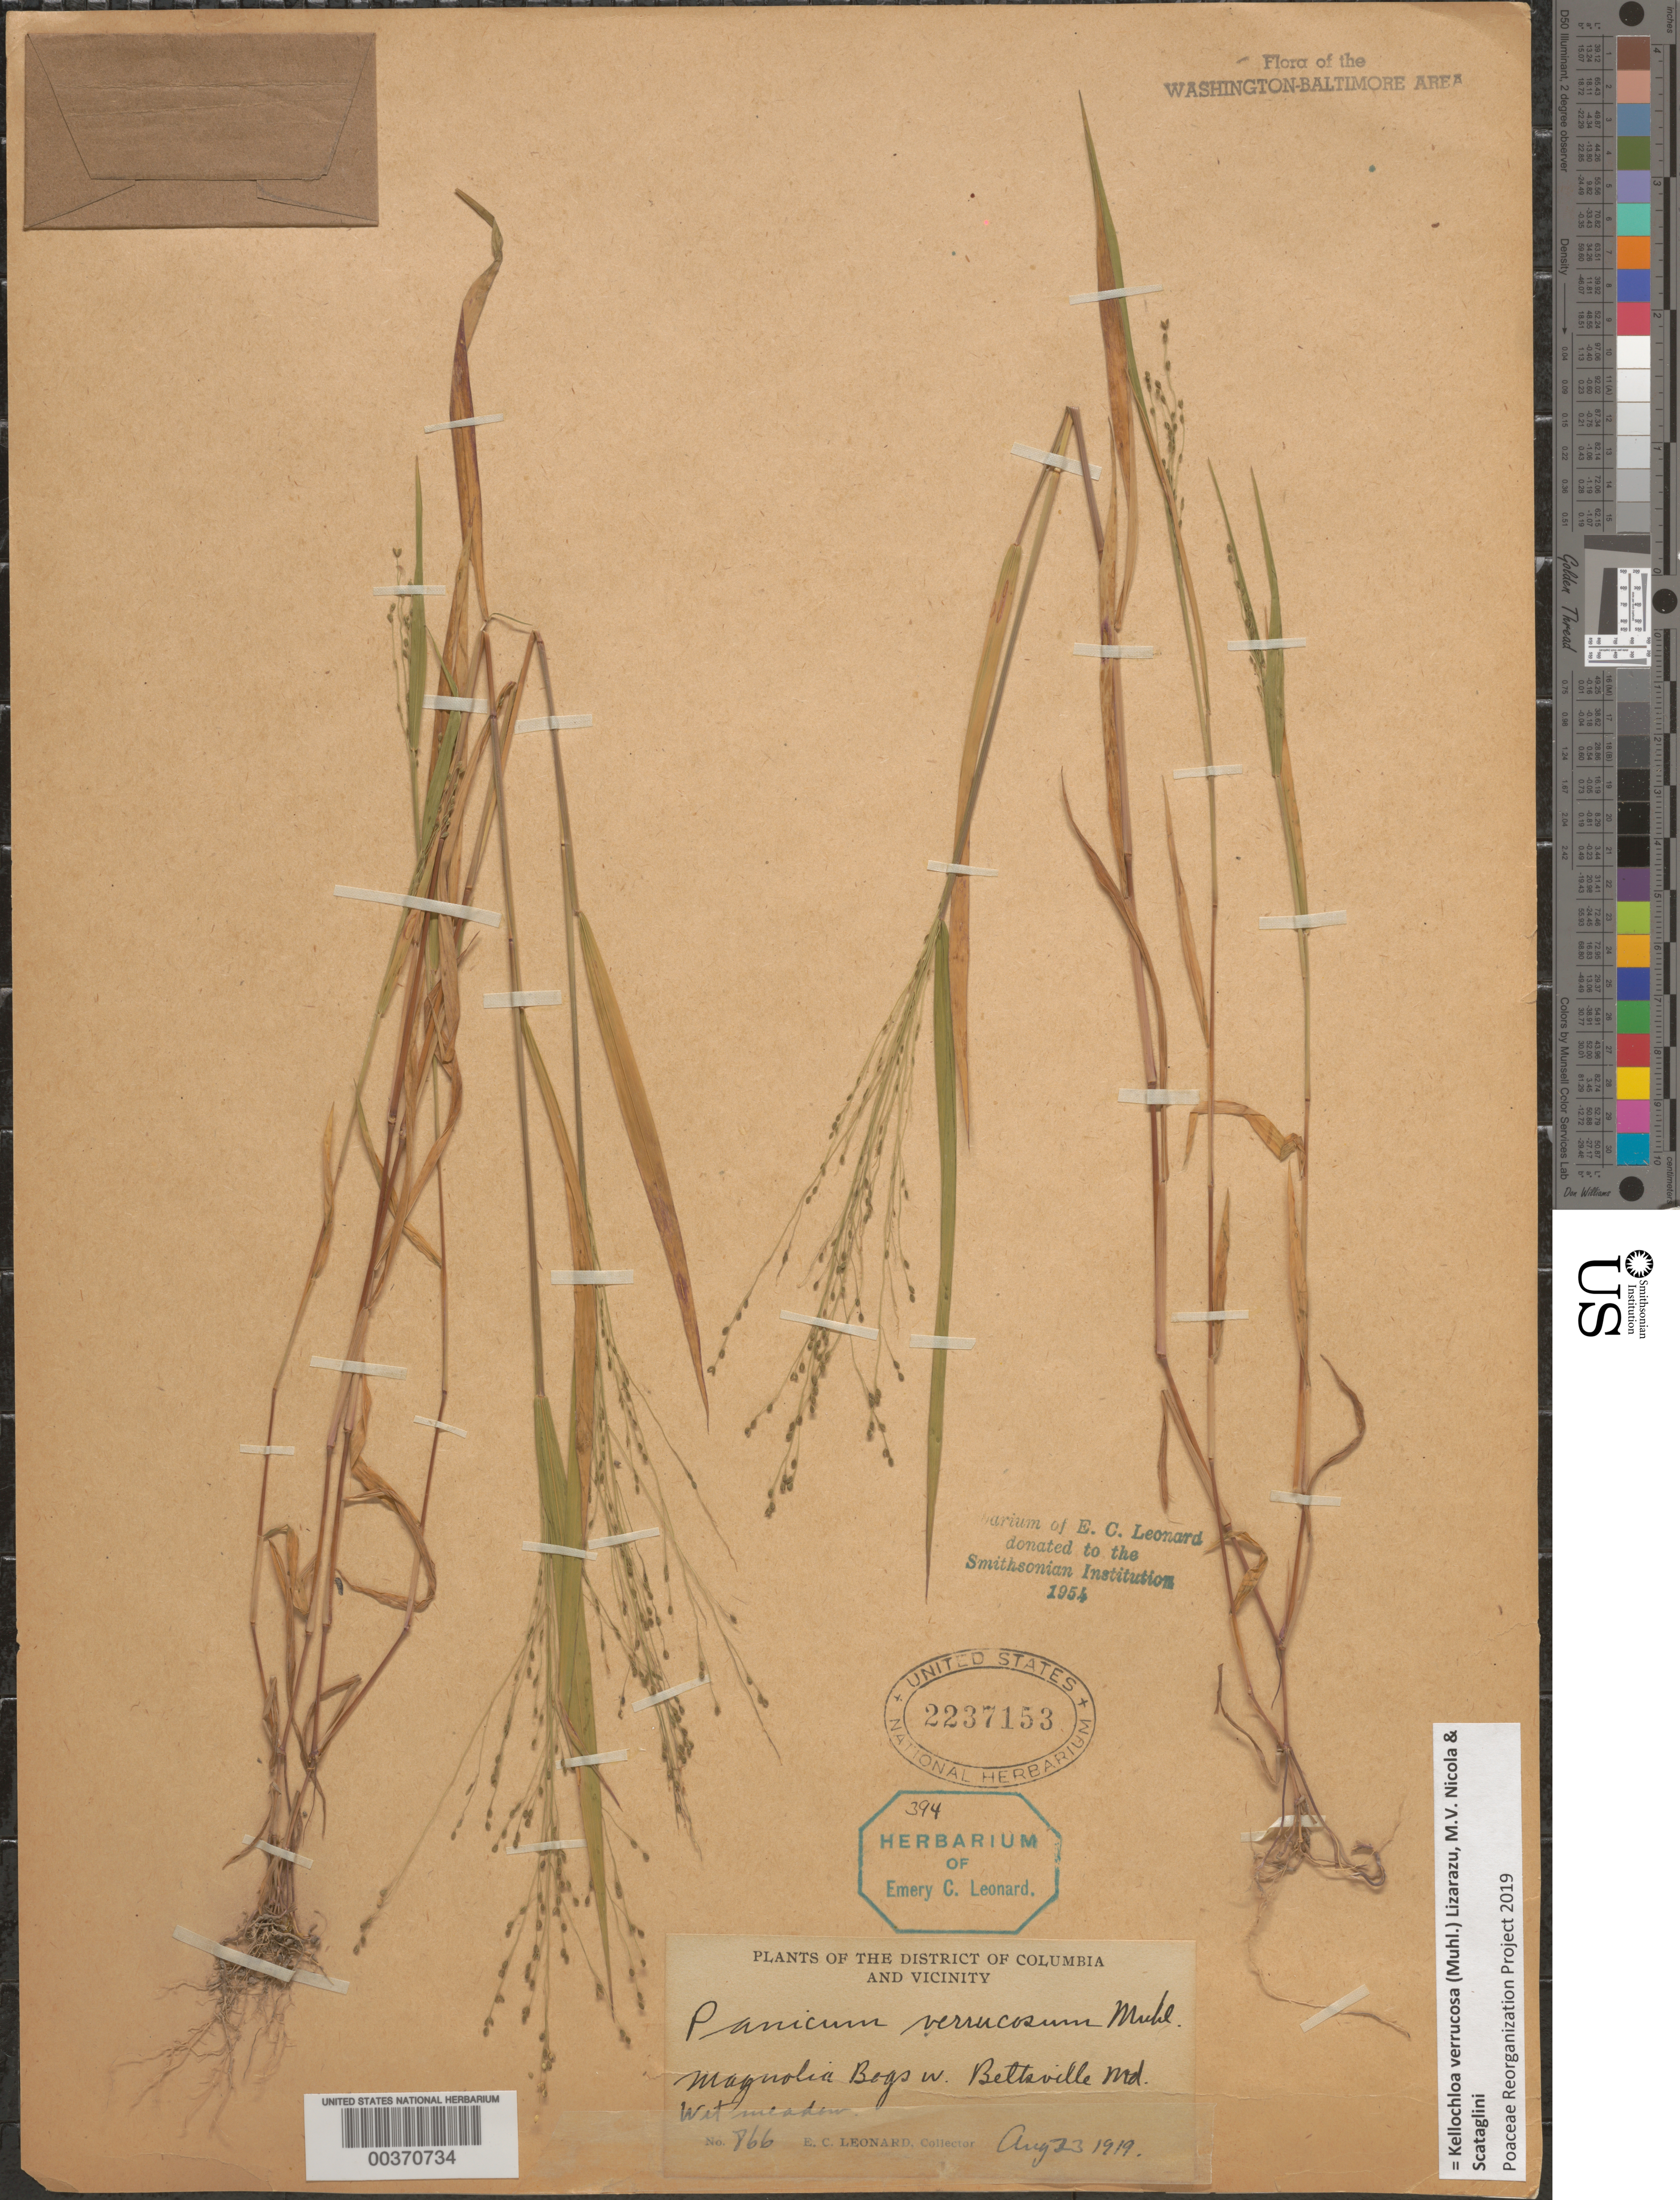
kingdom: Plantae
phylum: Tracheophyta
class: Liliopsida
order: Poales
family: Poaceae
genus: Panicum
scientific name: Panicum verrucosum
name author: Muhl.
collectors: E. C. Leonard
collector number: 866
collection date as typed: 23 Aug 1919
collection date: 1919-08-23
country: United States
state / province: Maryland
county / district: Prince George's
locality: Magnolia Bogs, west of Beltsville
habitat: Magnolia bogs, wet meadow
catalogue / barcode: US 2237153